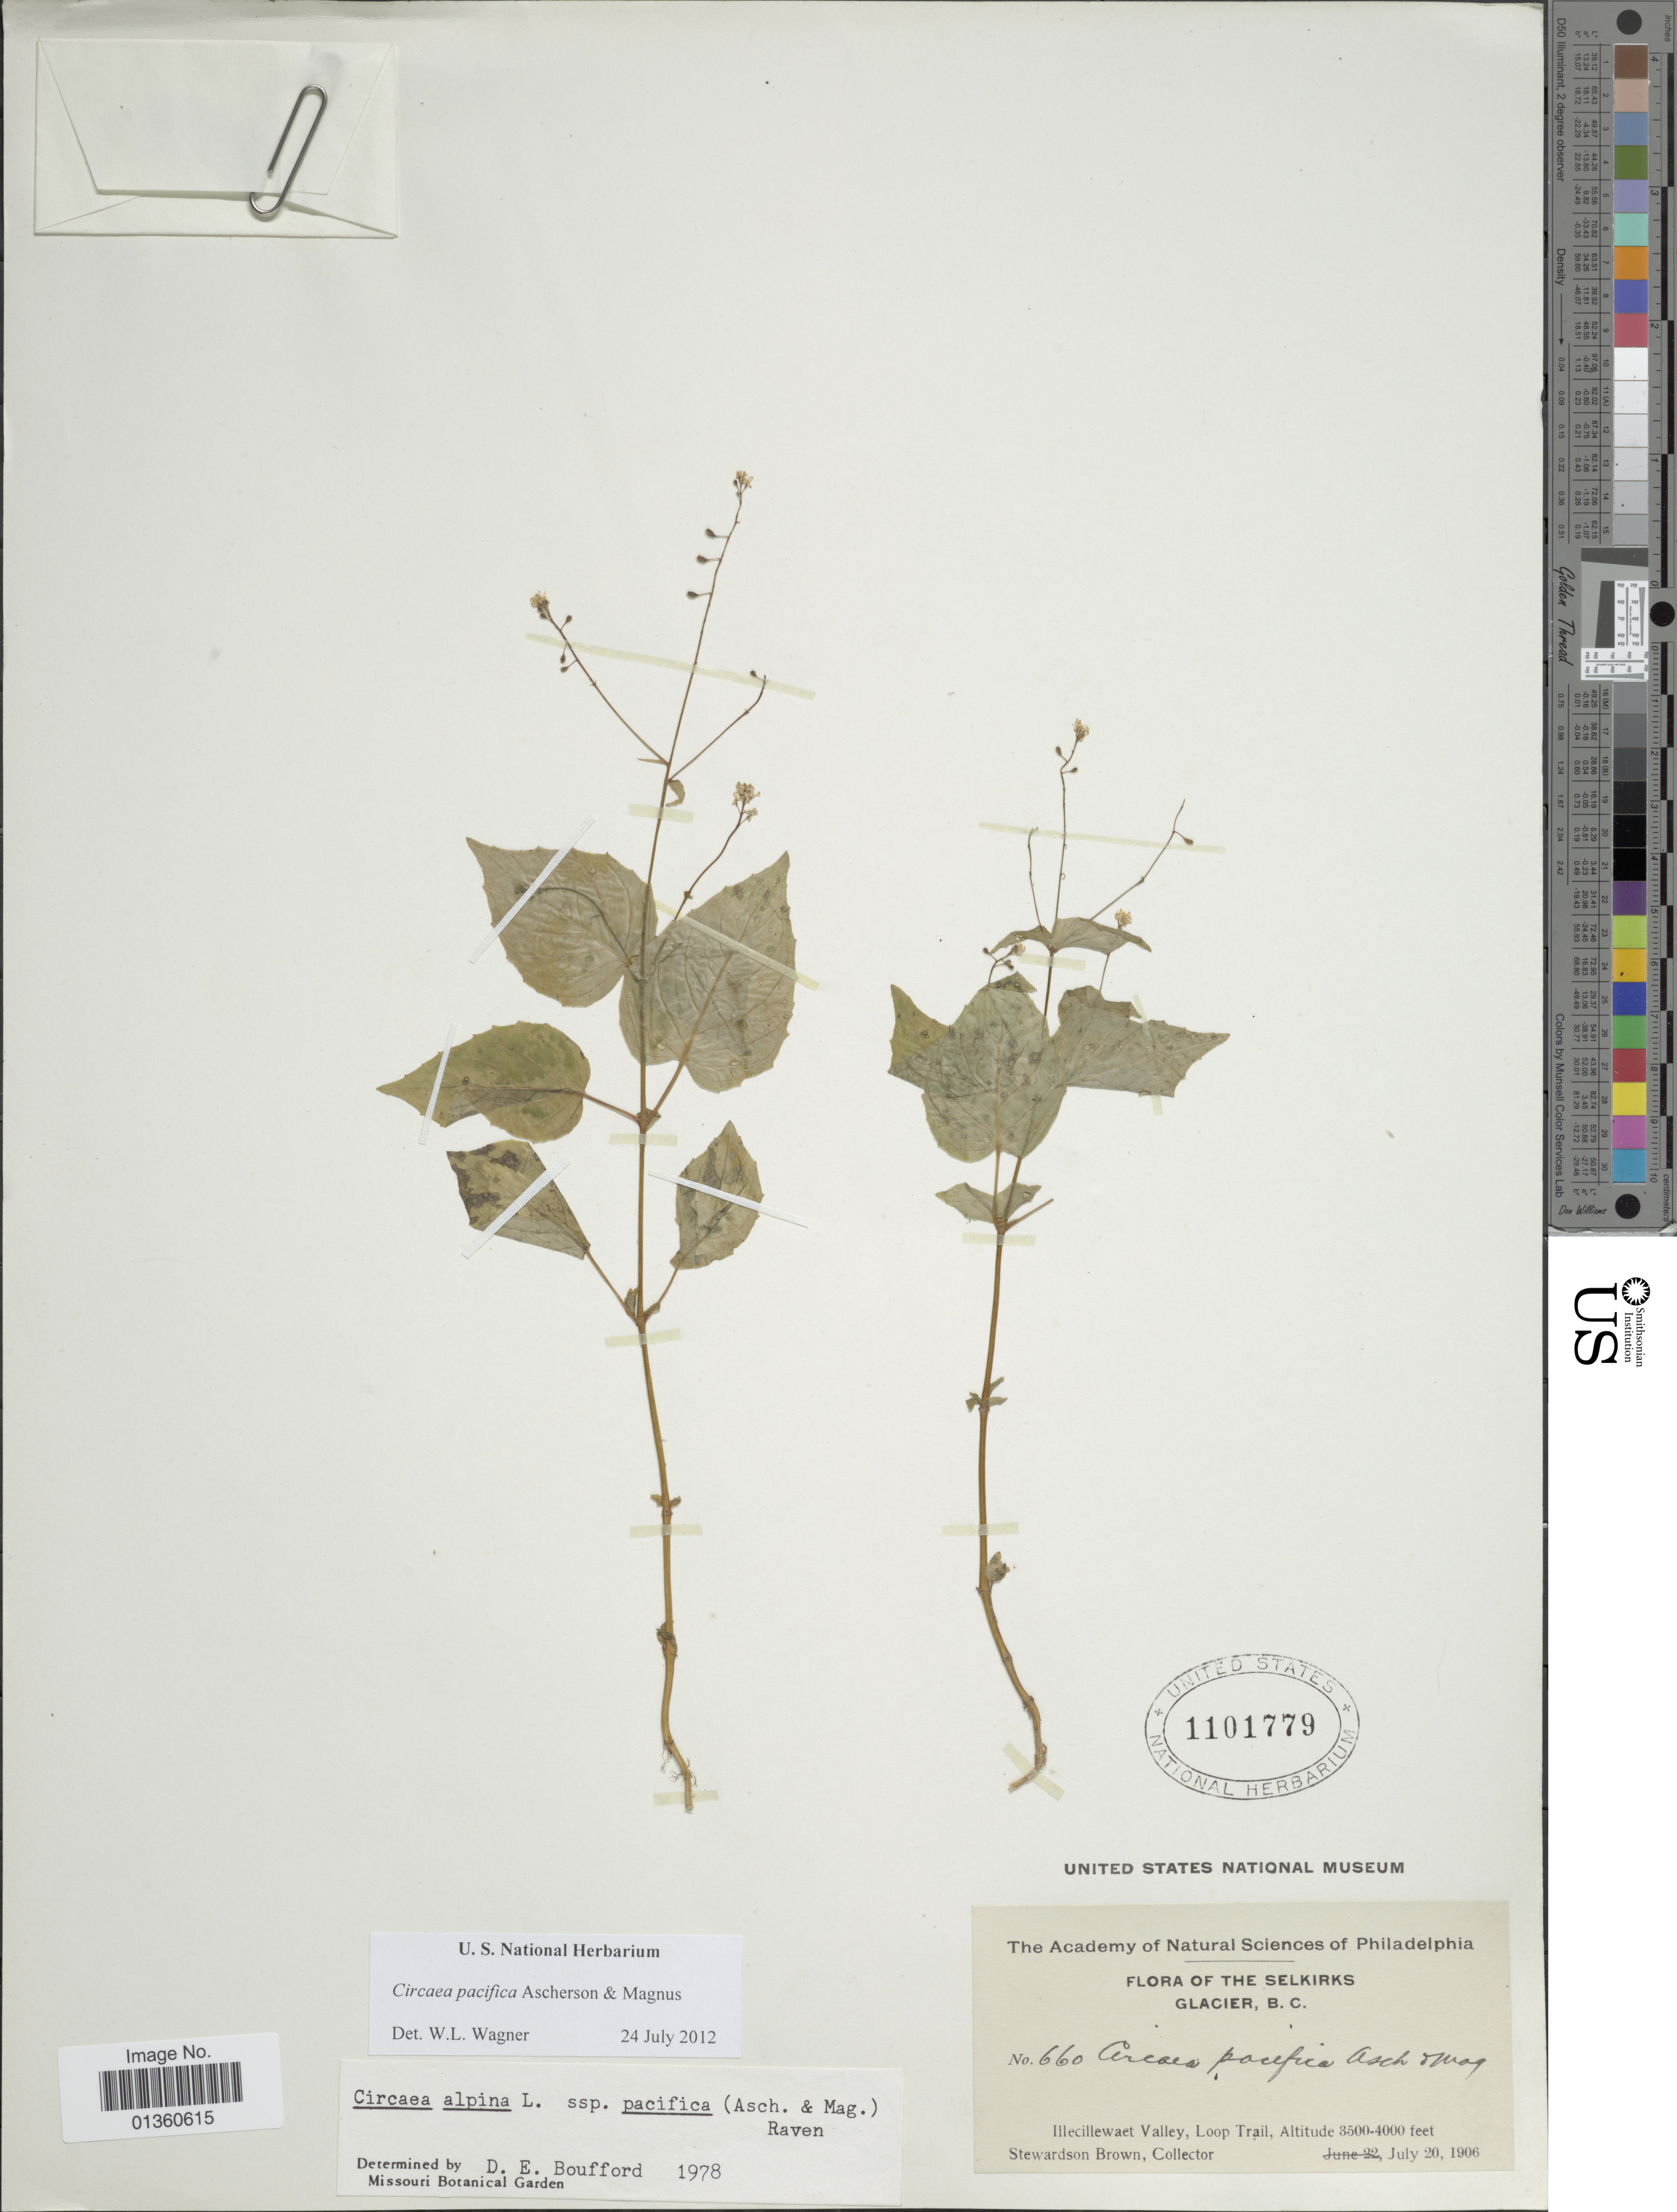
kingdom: Plantae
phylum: Tracheophyta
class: Magnoliopsida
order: Myrtales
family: Onagraceae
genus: Circaea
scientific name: Circaea pacifica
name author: Asch. & Magnus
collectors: S. Brown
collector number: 660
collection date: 1906-07-20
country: Canada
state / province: British Columbia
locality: Selkirks Glacier, B.C. Illecillewaet Valley, Loop Trail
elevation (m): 1067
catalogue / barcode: US 1101779